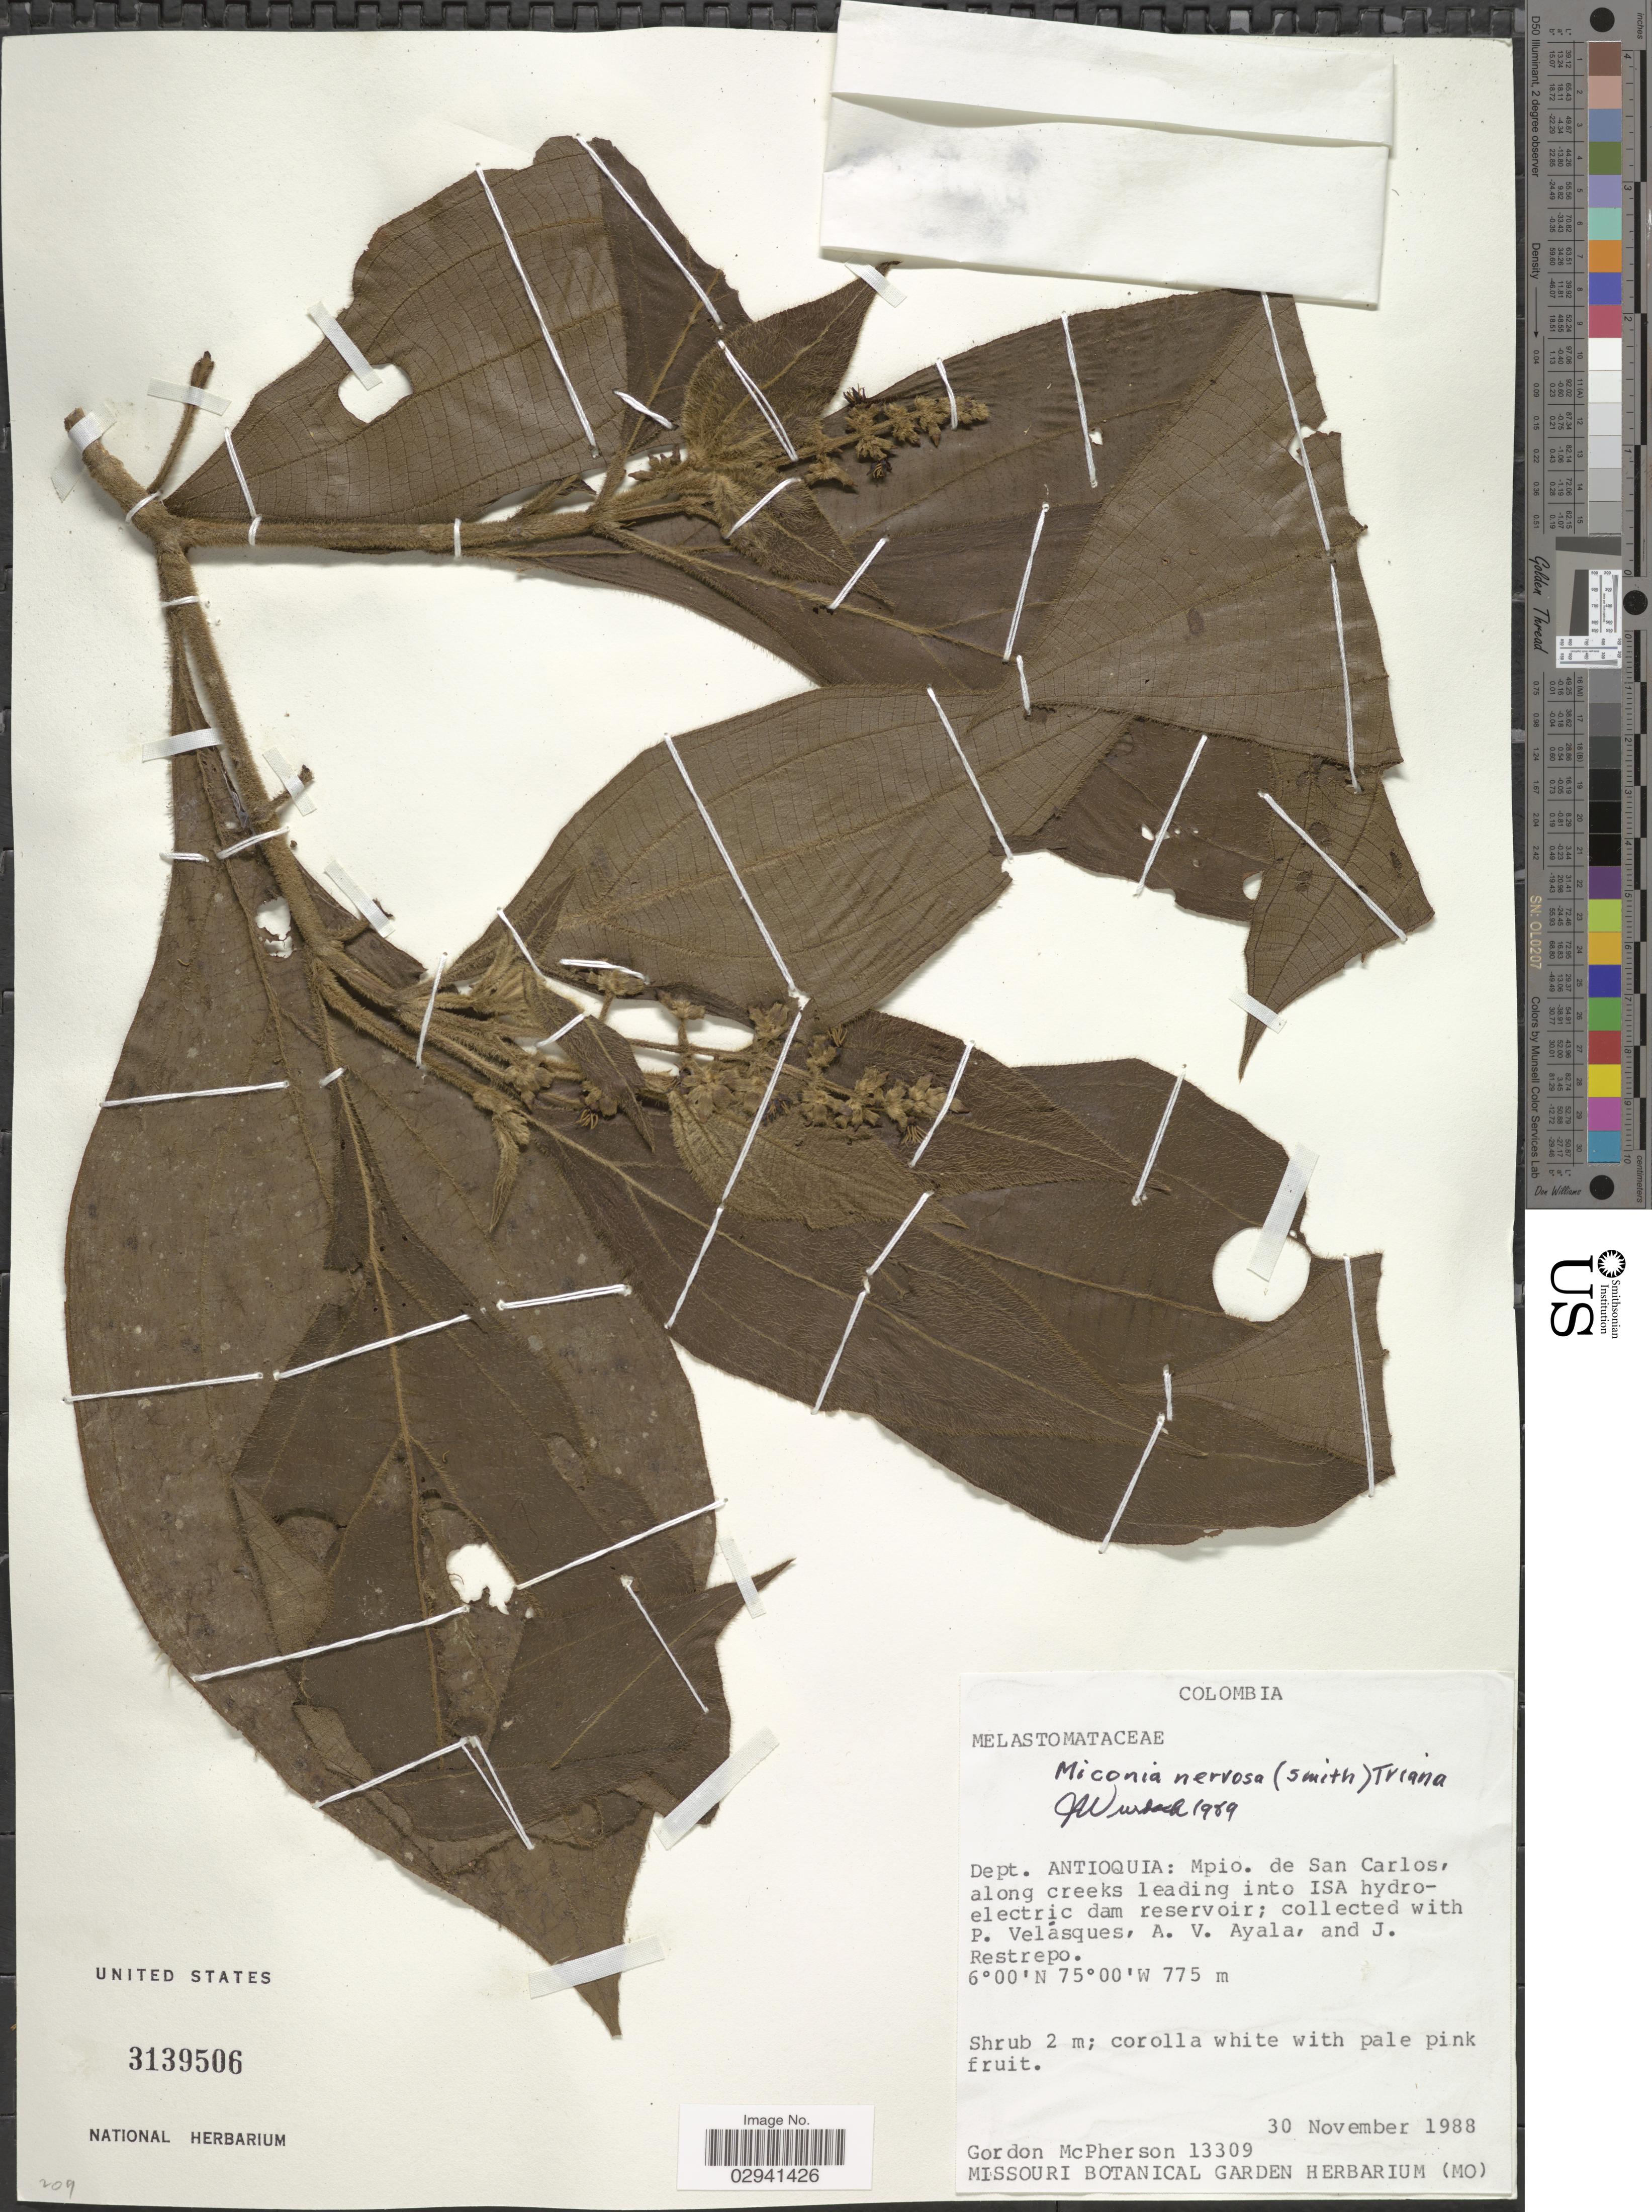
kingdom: Plantae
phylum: Tracheophyta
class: Magnoliopsida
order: Myrtales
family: Melastomataceae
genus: Miconia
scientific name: Miconia nervosa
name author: (Sm.) Triana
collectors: G. D. McPherson, P. Velasques, A. V. Ayala & J. Restrepo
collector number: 13309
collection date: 1988-11-30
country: Colombia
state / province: Antioquia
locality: Dept. Antioquia, Mpio. de San Carlos, along creeks leading into ISA hydro-electric dam reservoir.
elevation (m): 775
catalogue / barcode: US 3139506